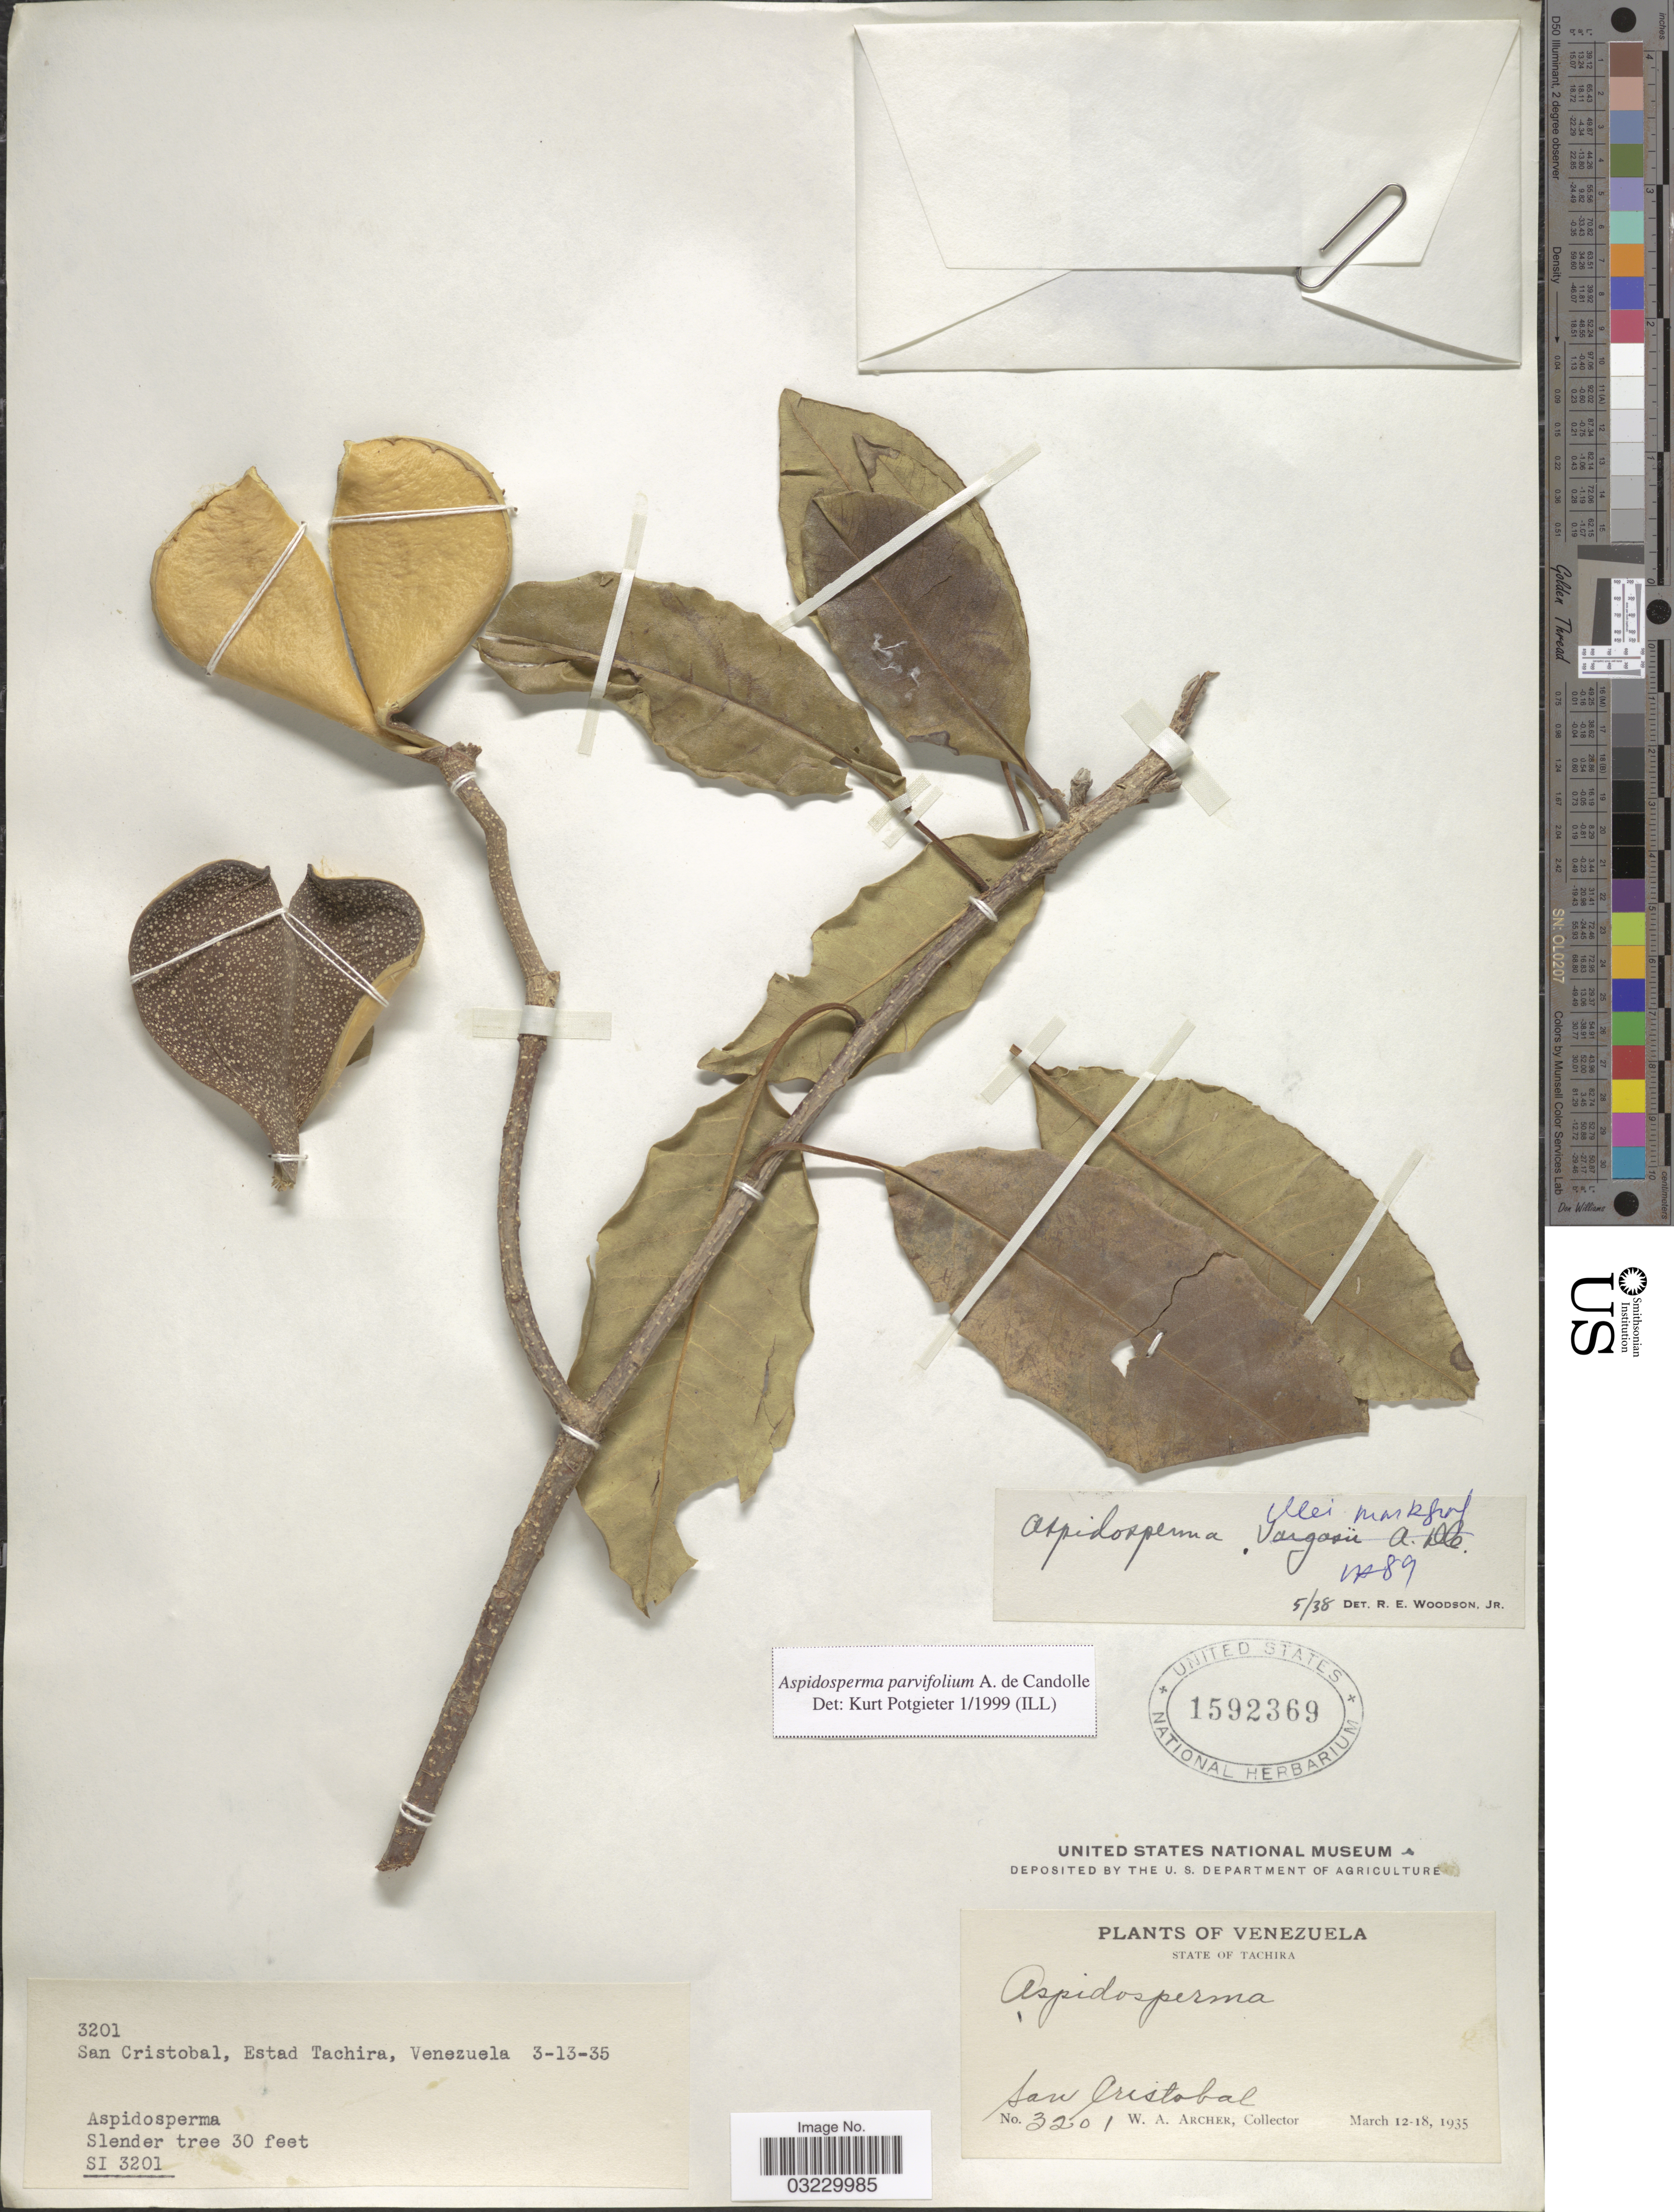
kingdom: Plantae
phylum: Tracheophyta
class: Magnoliopsida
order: Gentianales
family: Apocynaceae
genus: Aspidosperma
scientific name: Aspidosperma parvifolium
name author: A. DC.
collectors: W. Archer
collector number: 3201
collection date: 1935-03-13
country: Venezuela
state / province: Tachira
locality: San Cristobal.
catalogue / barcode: US 1592369